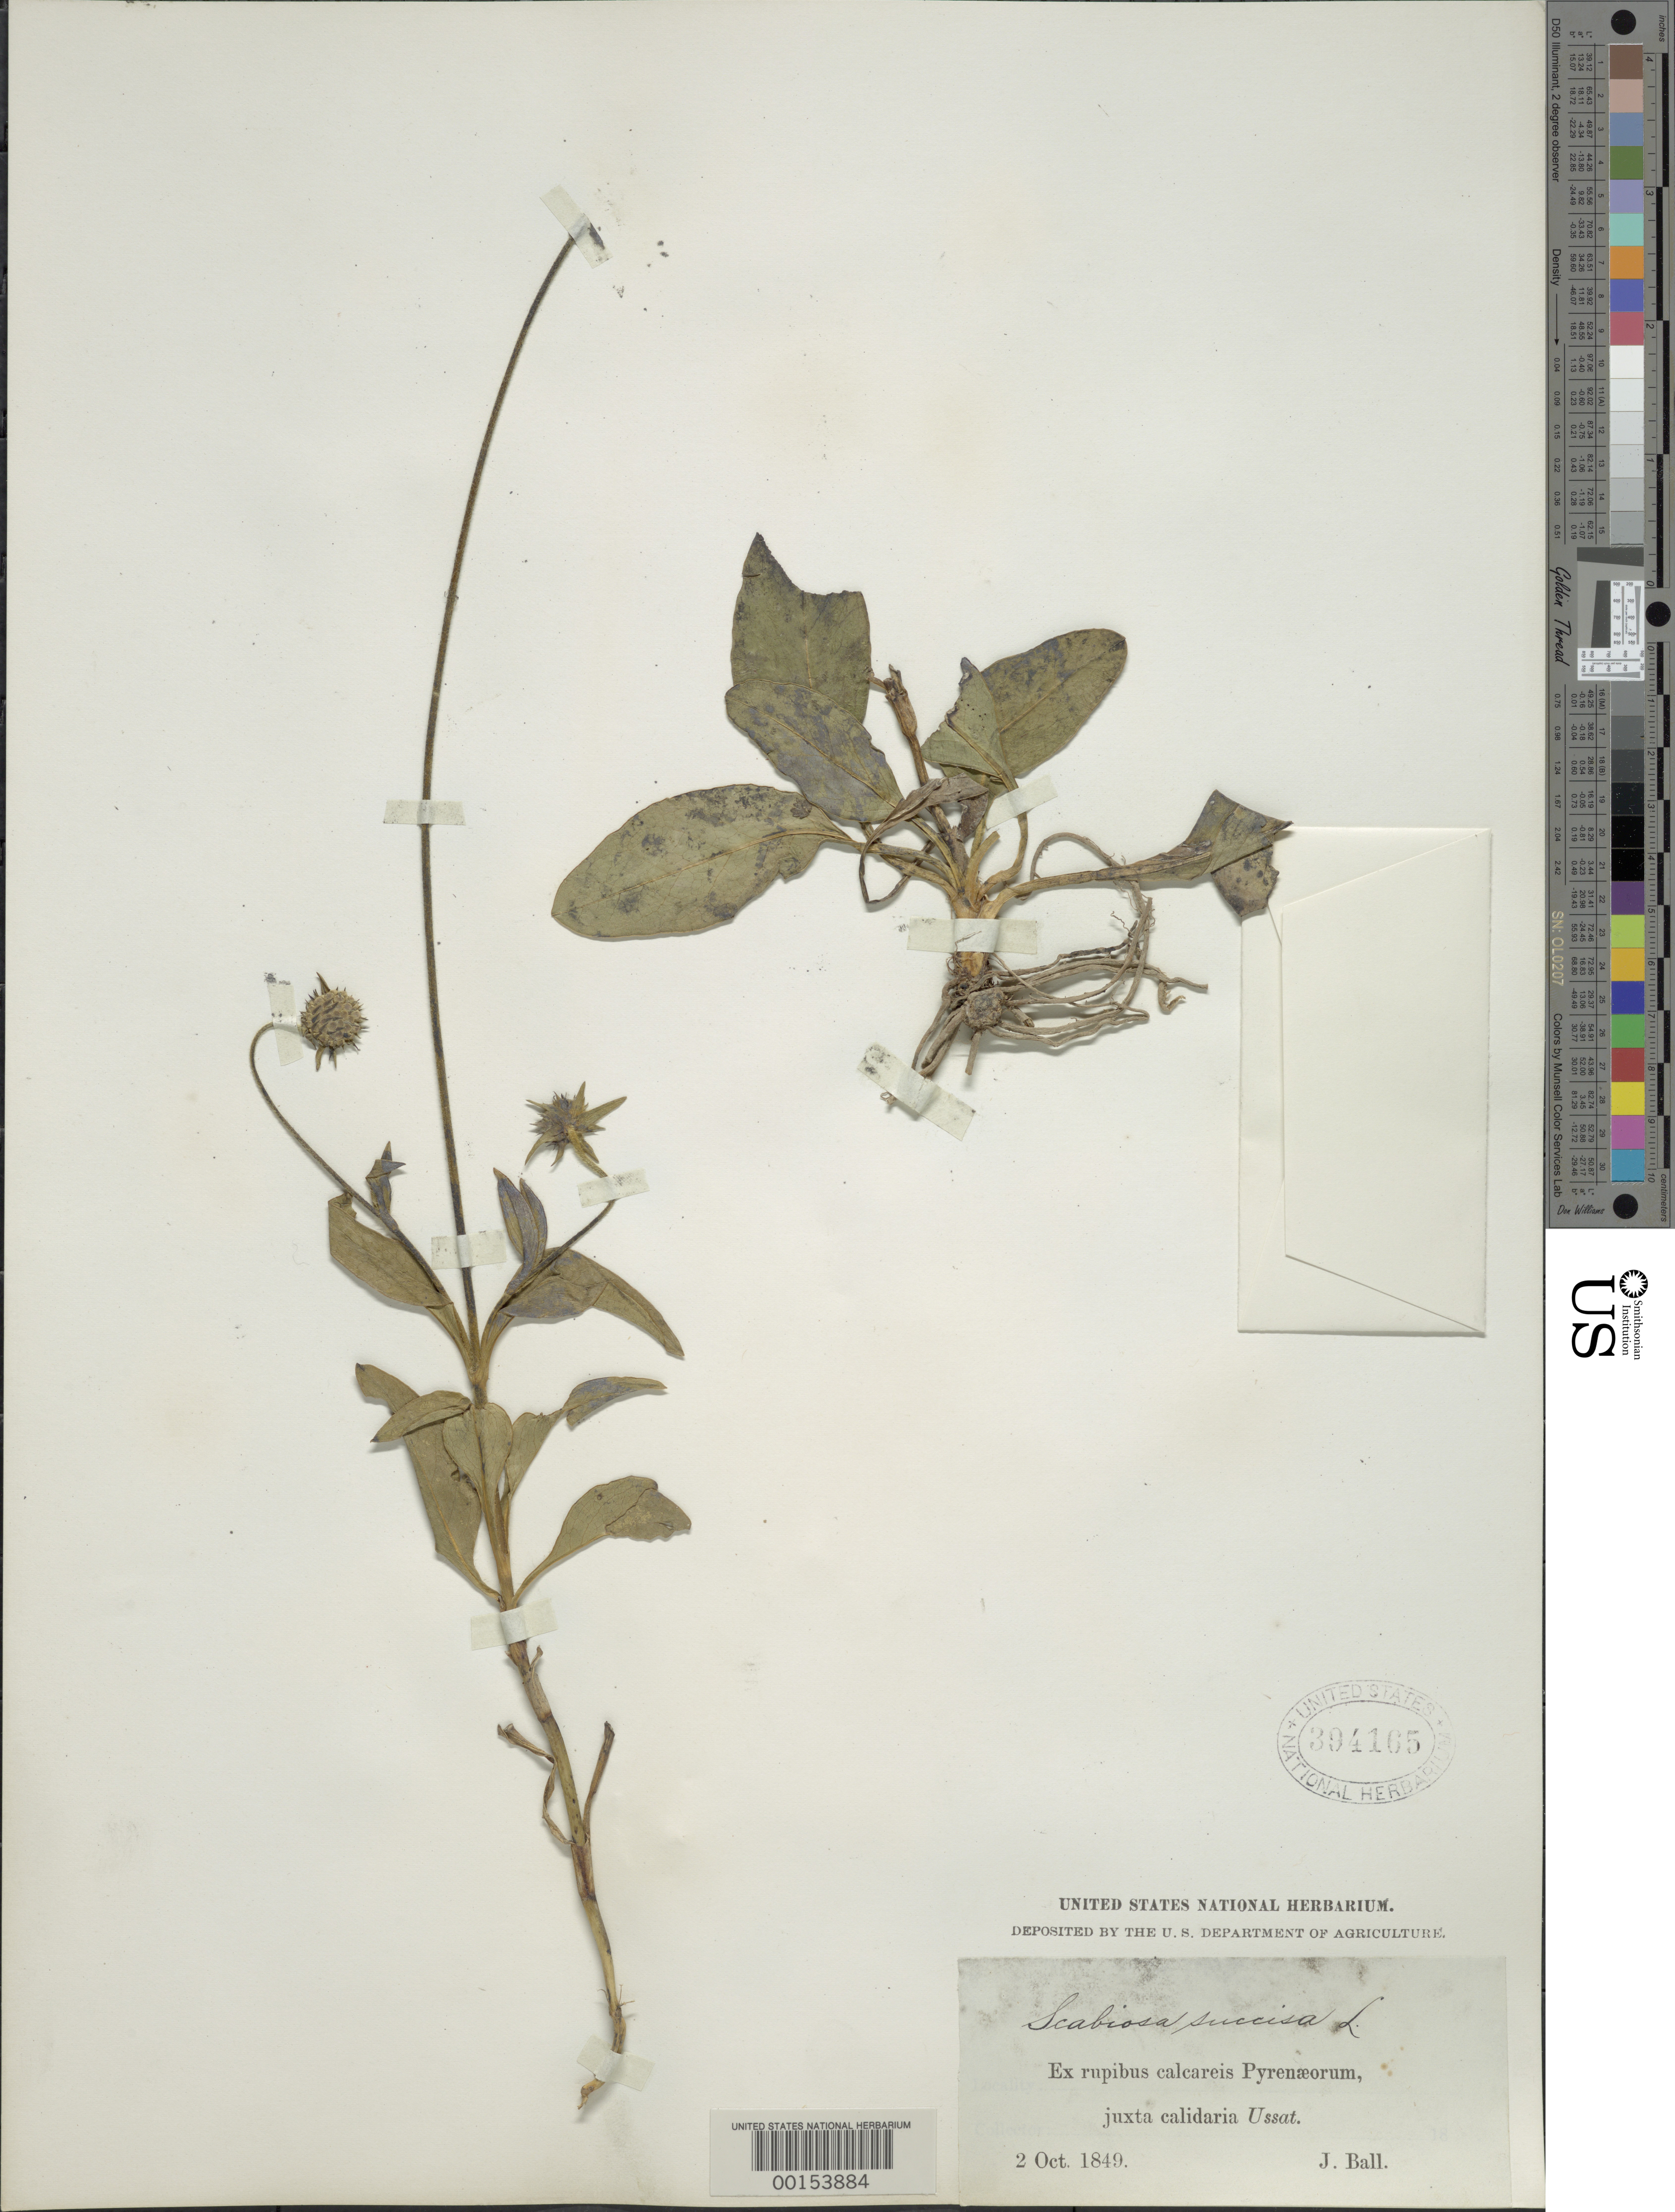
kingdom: Plantae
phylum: Tracheophyta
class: Magnoliopsida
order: Dipsacales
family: Caprifoliaceae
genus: Succisa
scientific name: Succisa succisa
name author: L.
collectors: J. Ball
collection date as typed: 02 Oct 1849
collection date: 1849-10-02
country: France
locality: Calcareis Pyrenaeorum, juxta calidaria Ussat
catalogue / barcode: US 394165